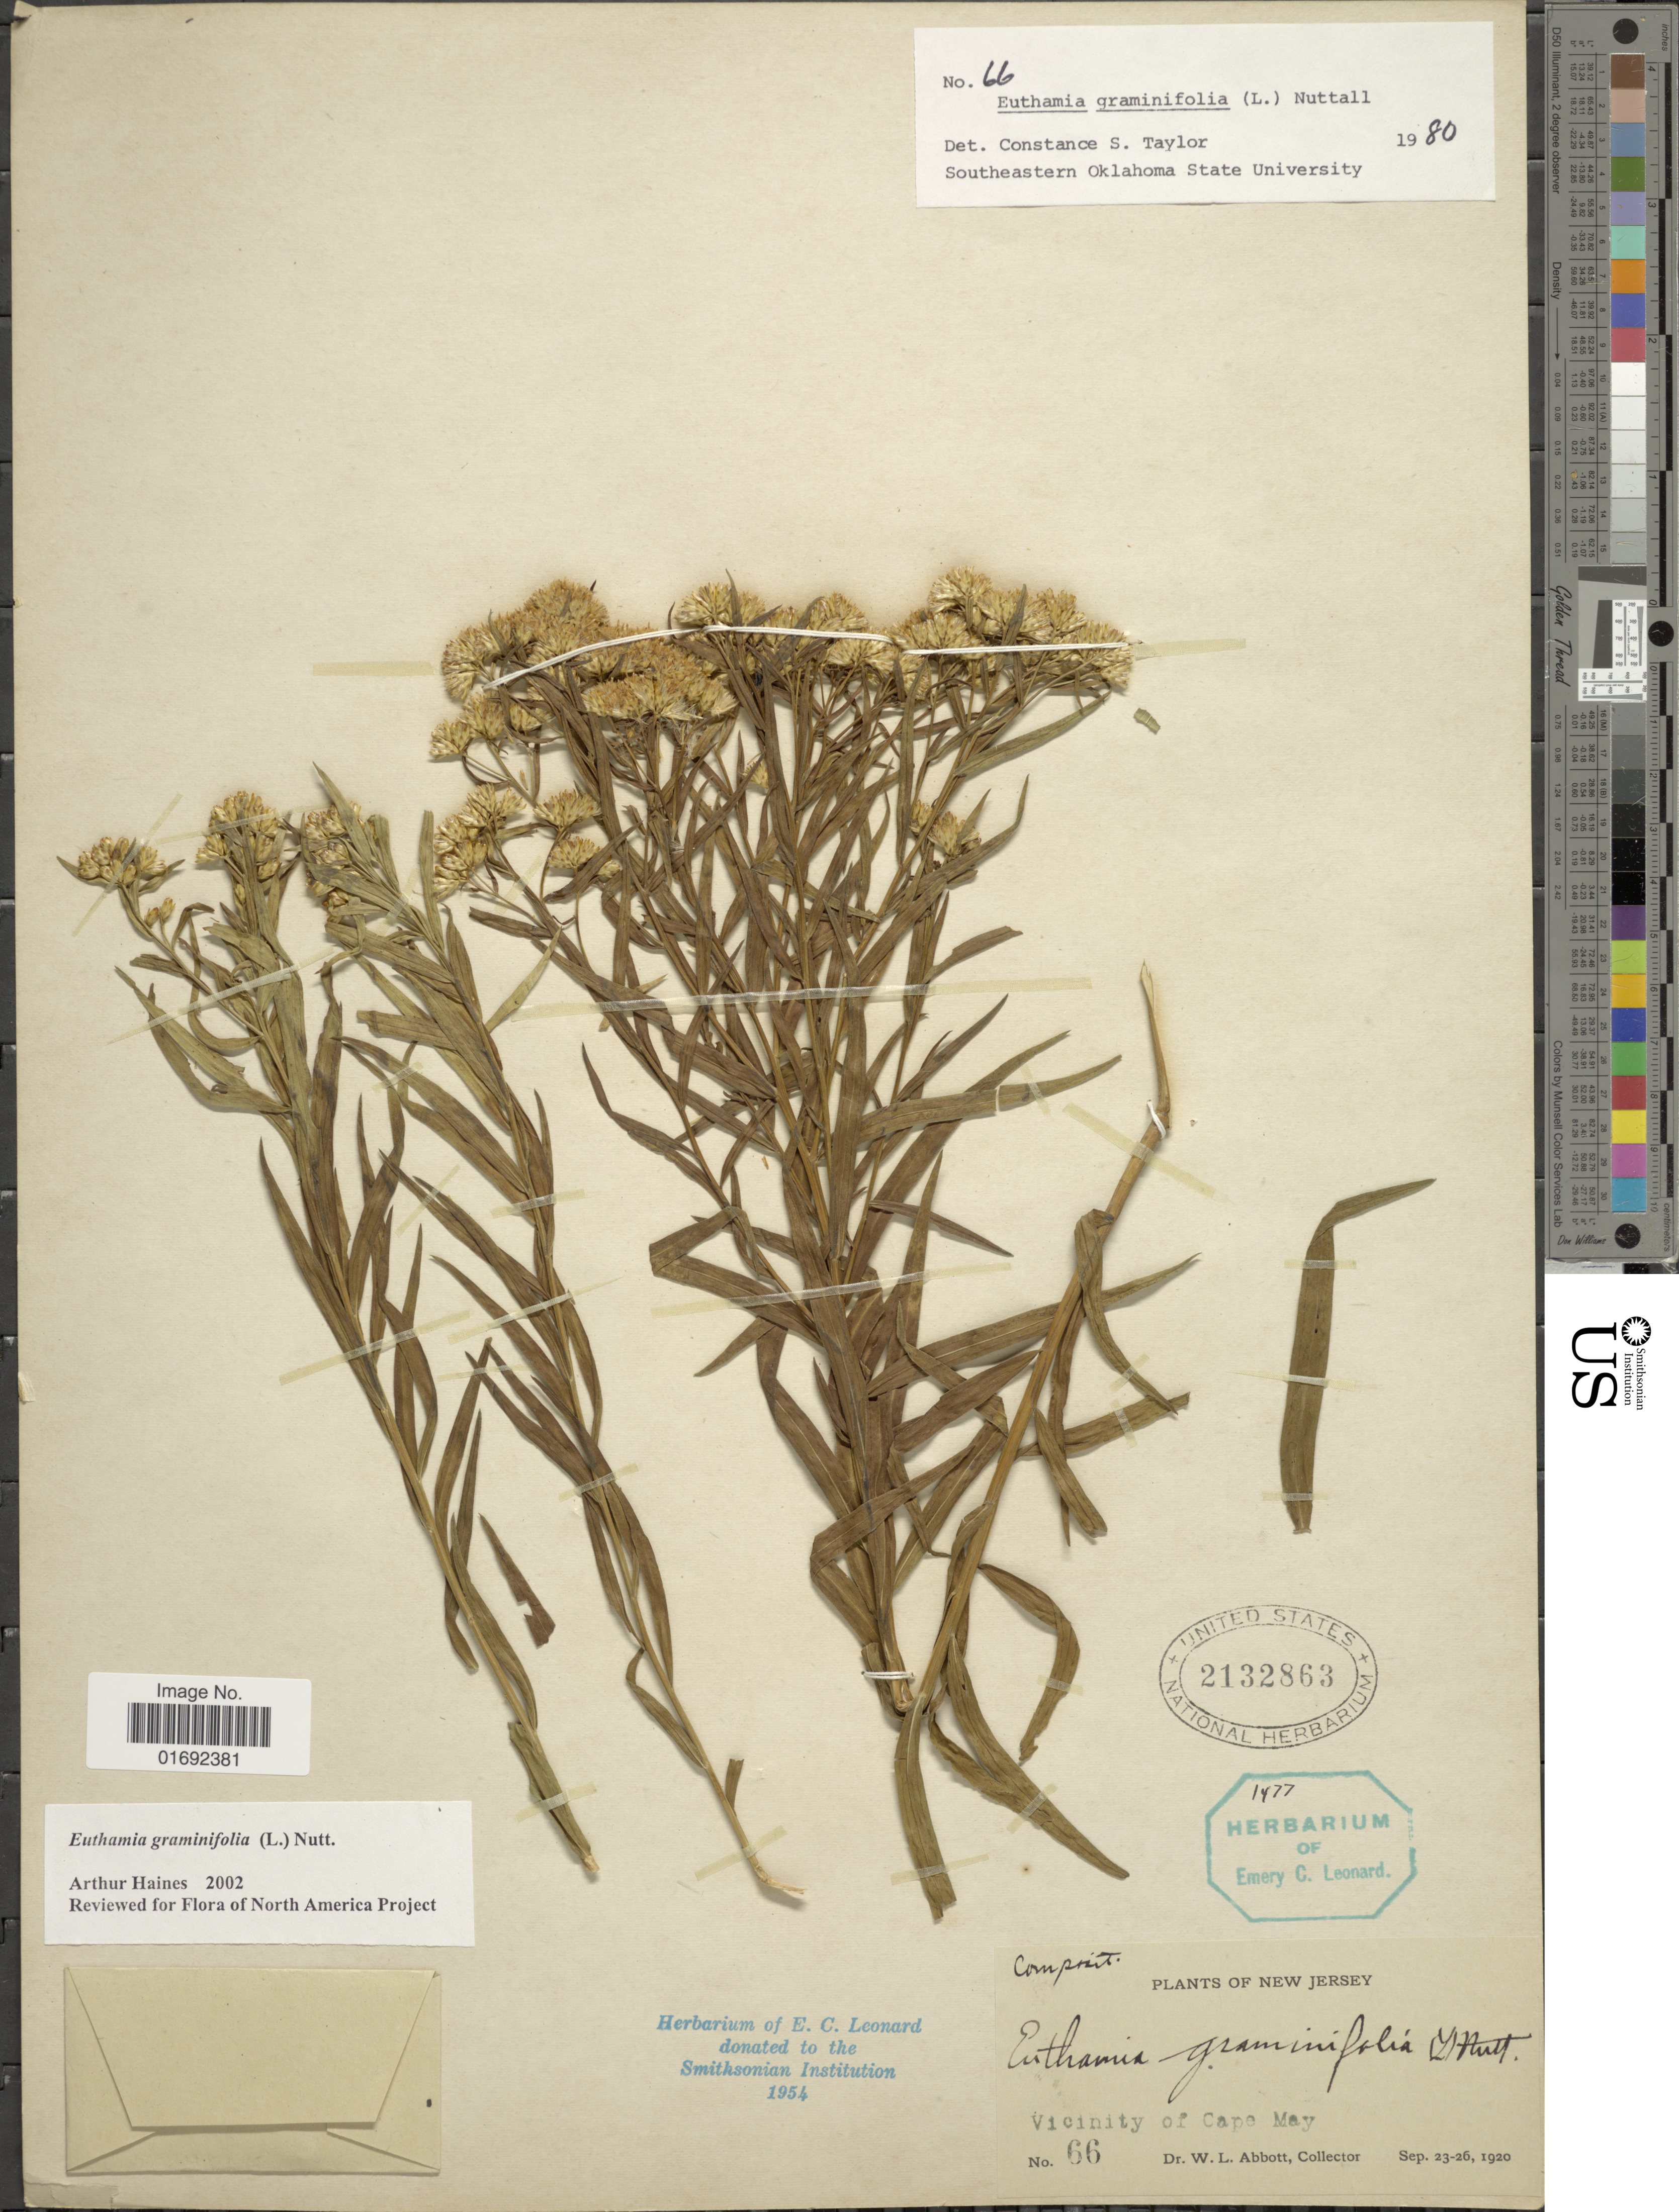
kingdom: Plantae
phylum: Tracheophyta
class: Magnoliopsida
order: Asterales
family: Asteraceae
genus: Euthamia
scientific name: Euthamia graminifolia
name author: (L.) Nutt.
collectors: W. L. Abbott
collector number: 66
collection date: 1920-09-23/1920-09-26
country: United States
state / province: New Jersey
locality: Vicinity of Cape May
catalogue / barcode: US 2132863